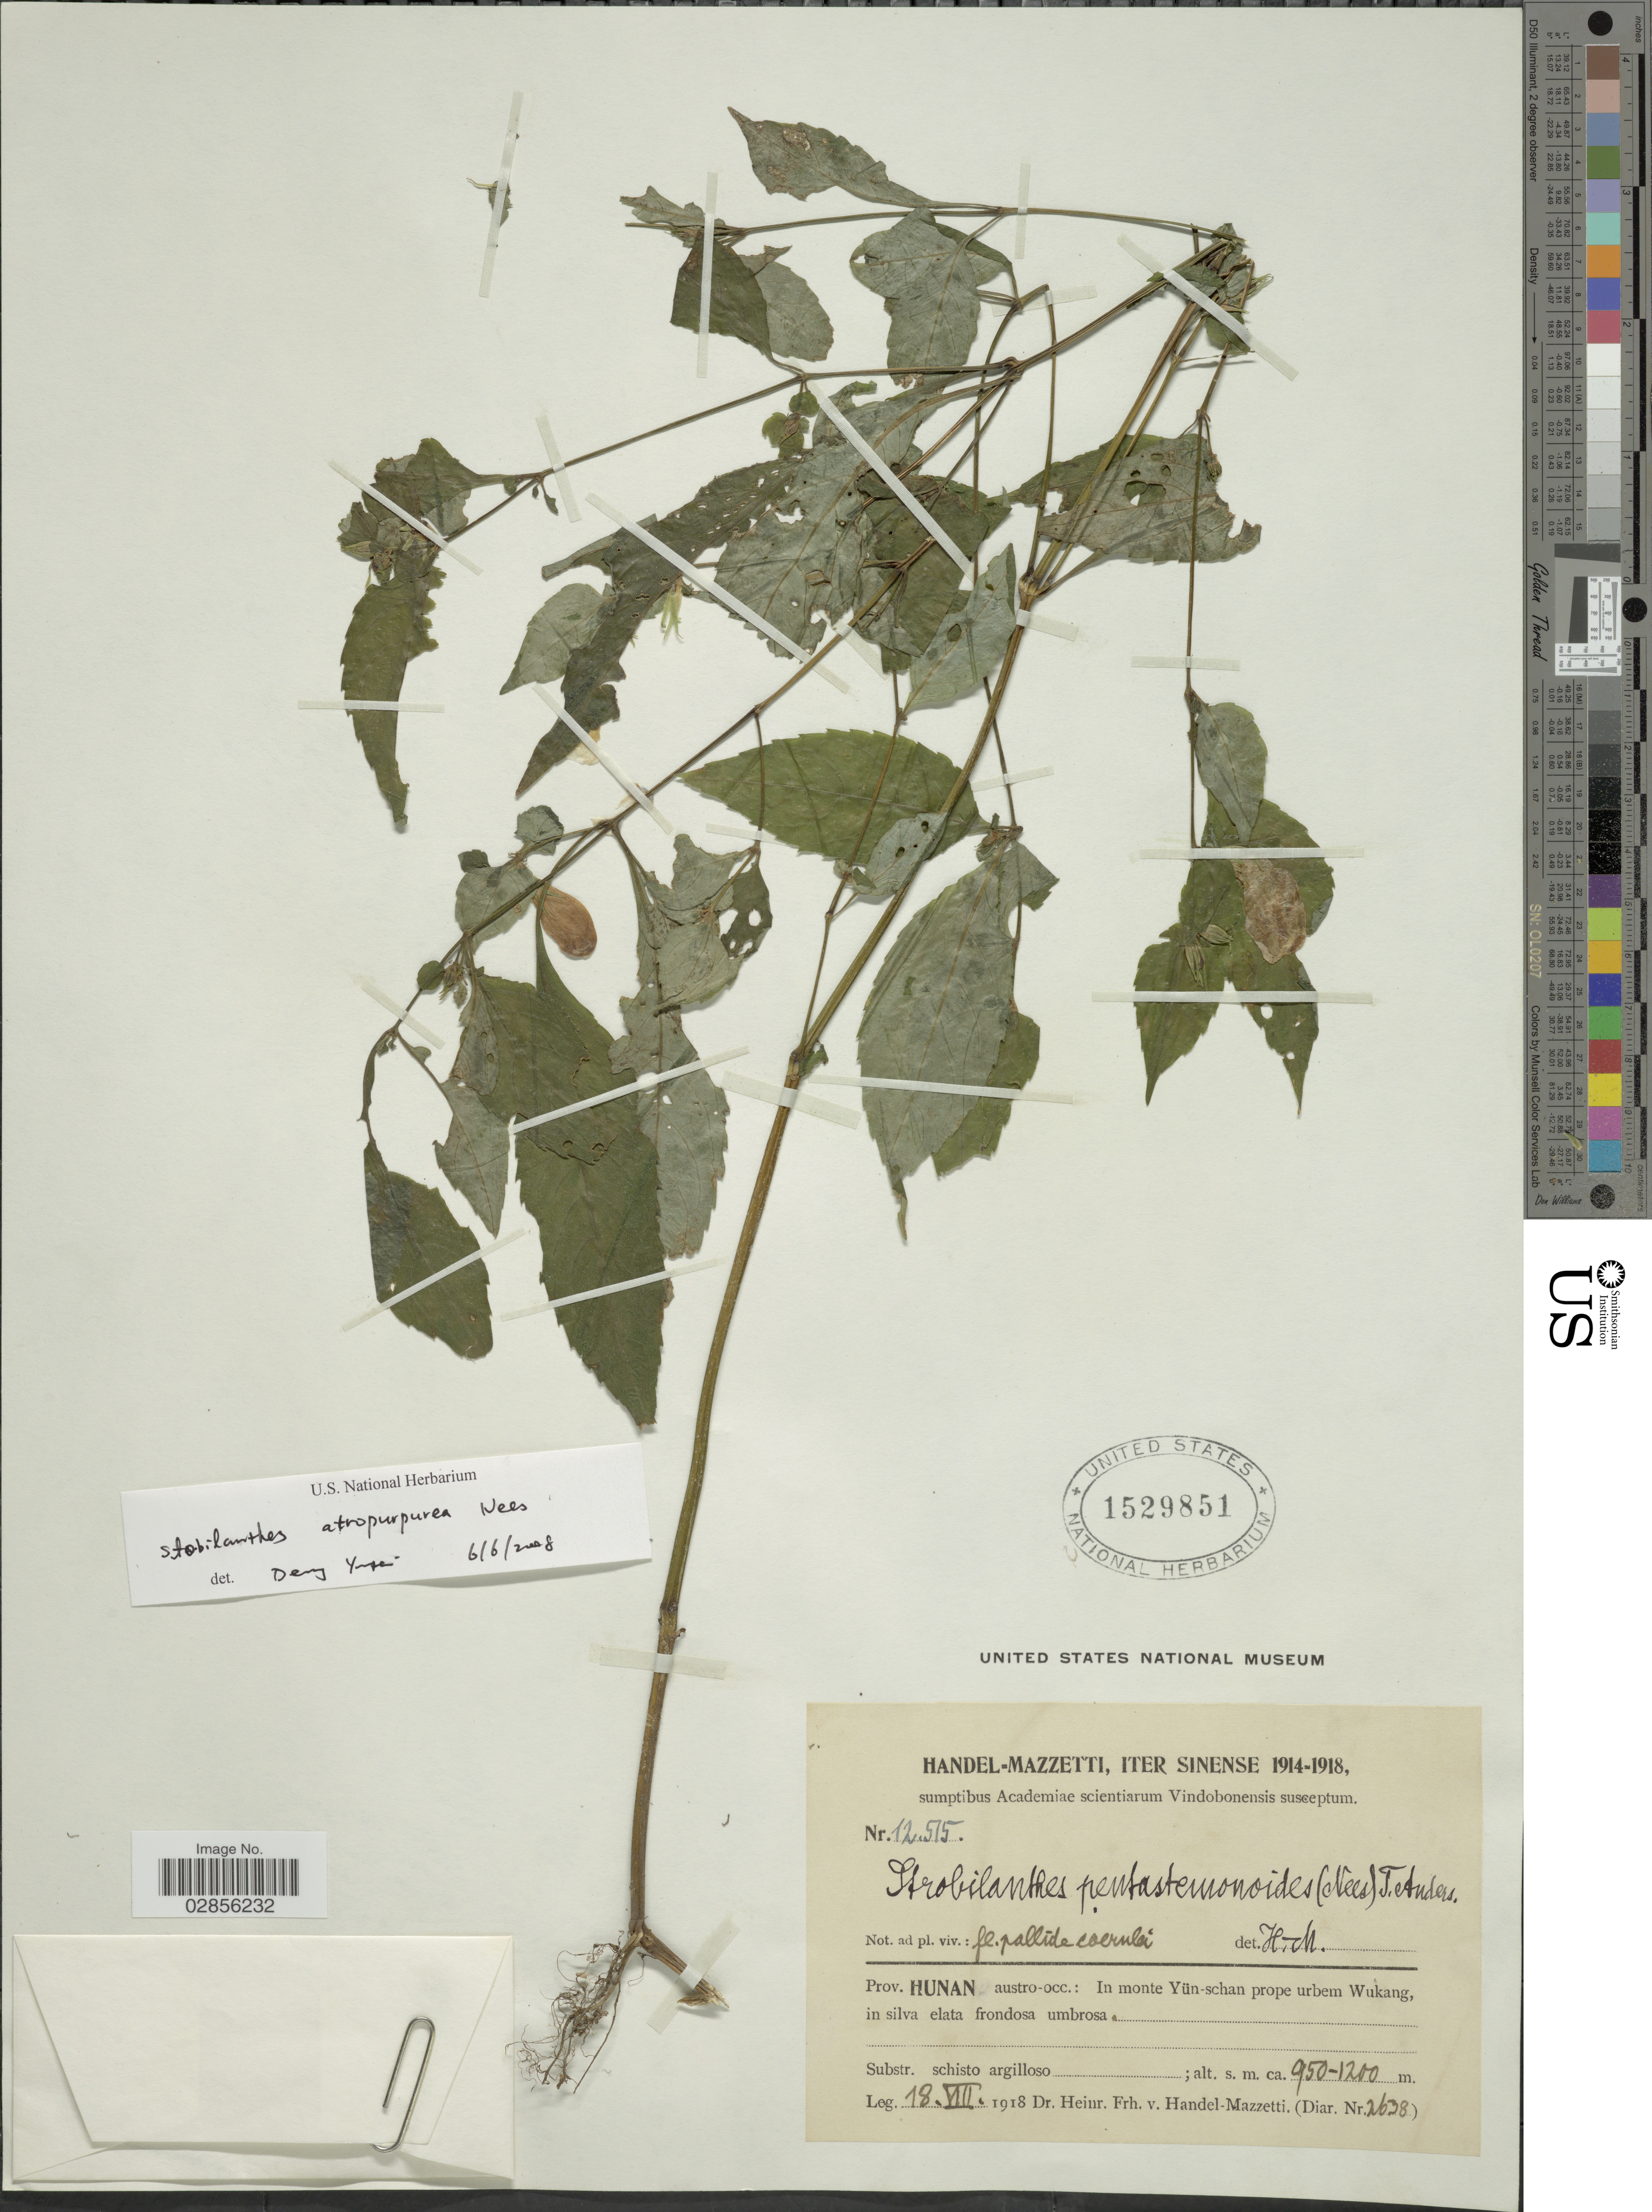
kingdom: Plantae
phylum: Tracheophyta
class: Magnoliopsida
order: Lamiales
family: Acanthaceae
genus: Strobilanthes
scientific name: Strobilanthes atropurpurea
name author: Nees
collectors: H. Handel-Mazzetti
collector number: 12515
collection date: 1918-08-18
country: China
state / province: Hunan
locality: Austro-occ.: In monte Yün-schan prope urbem Wukang, in silva elata frondosa umbrosa.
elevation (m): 950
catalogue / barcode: US 1529851